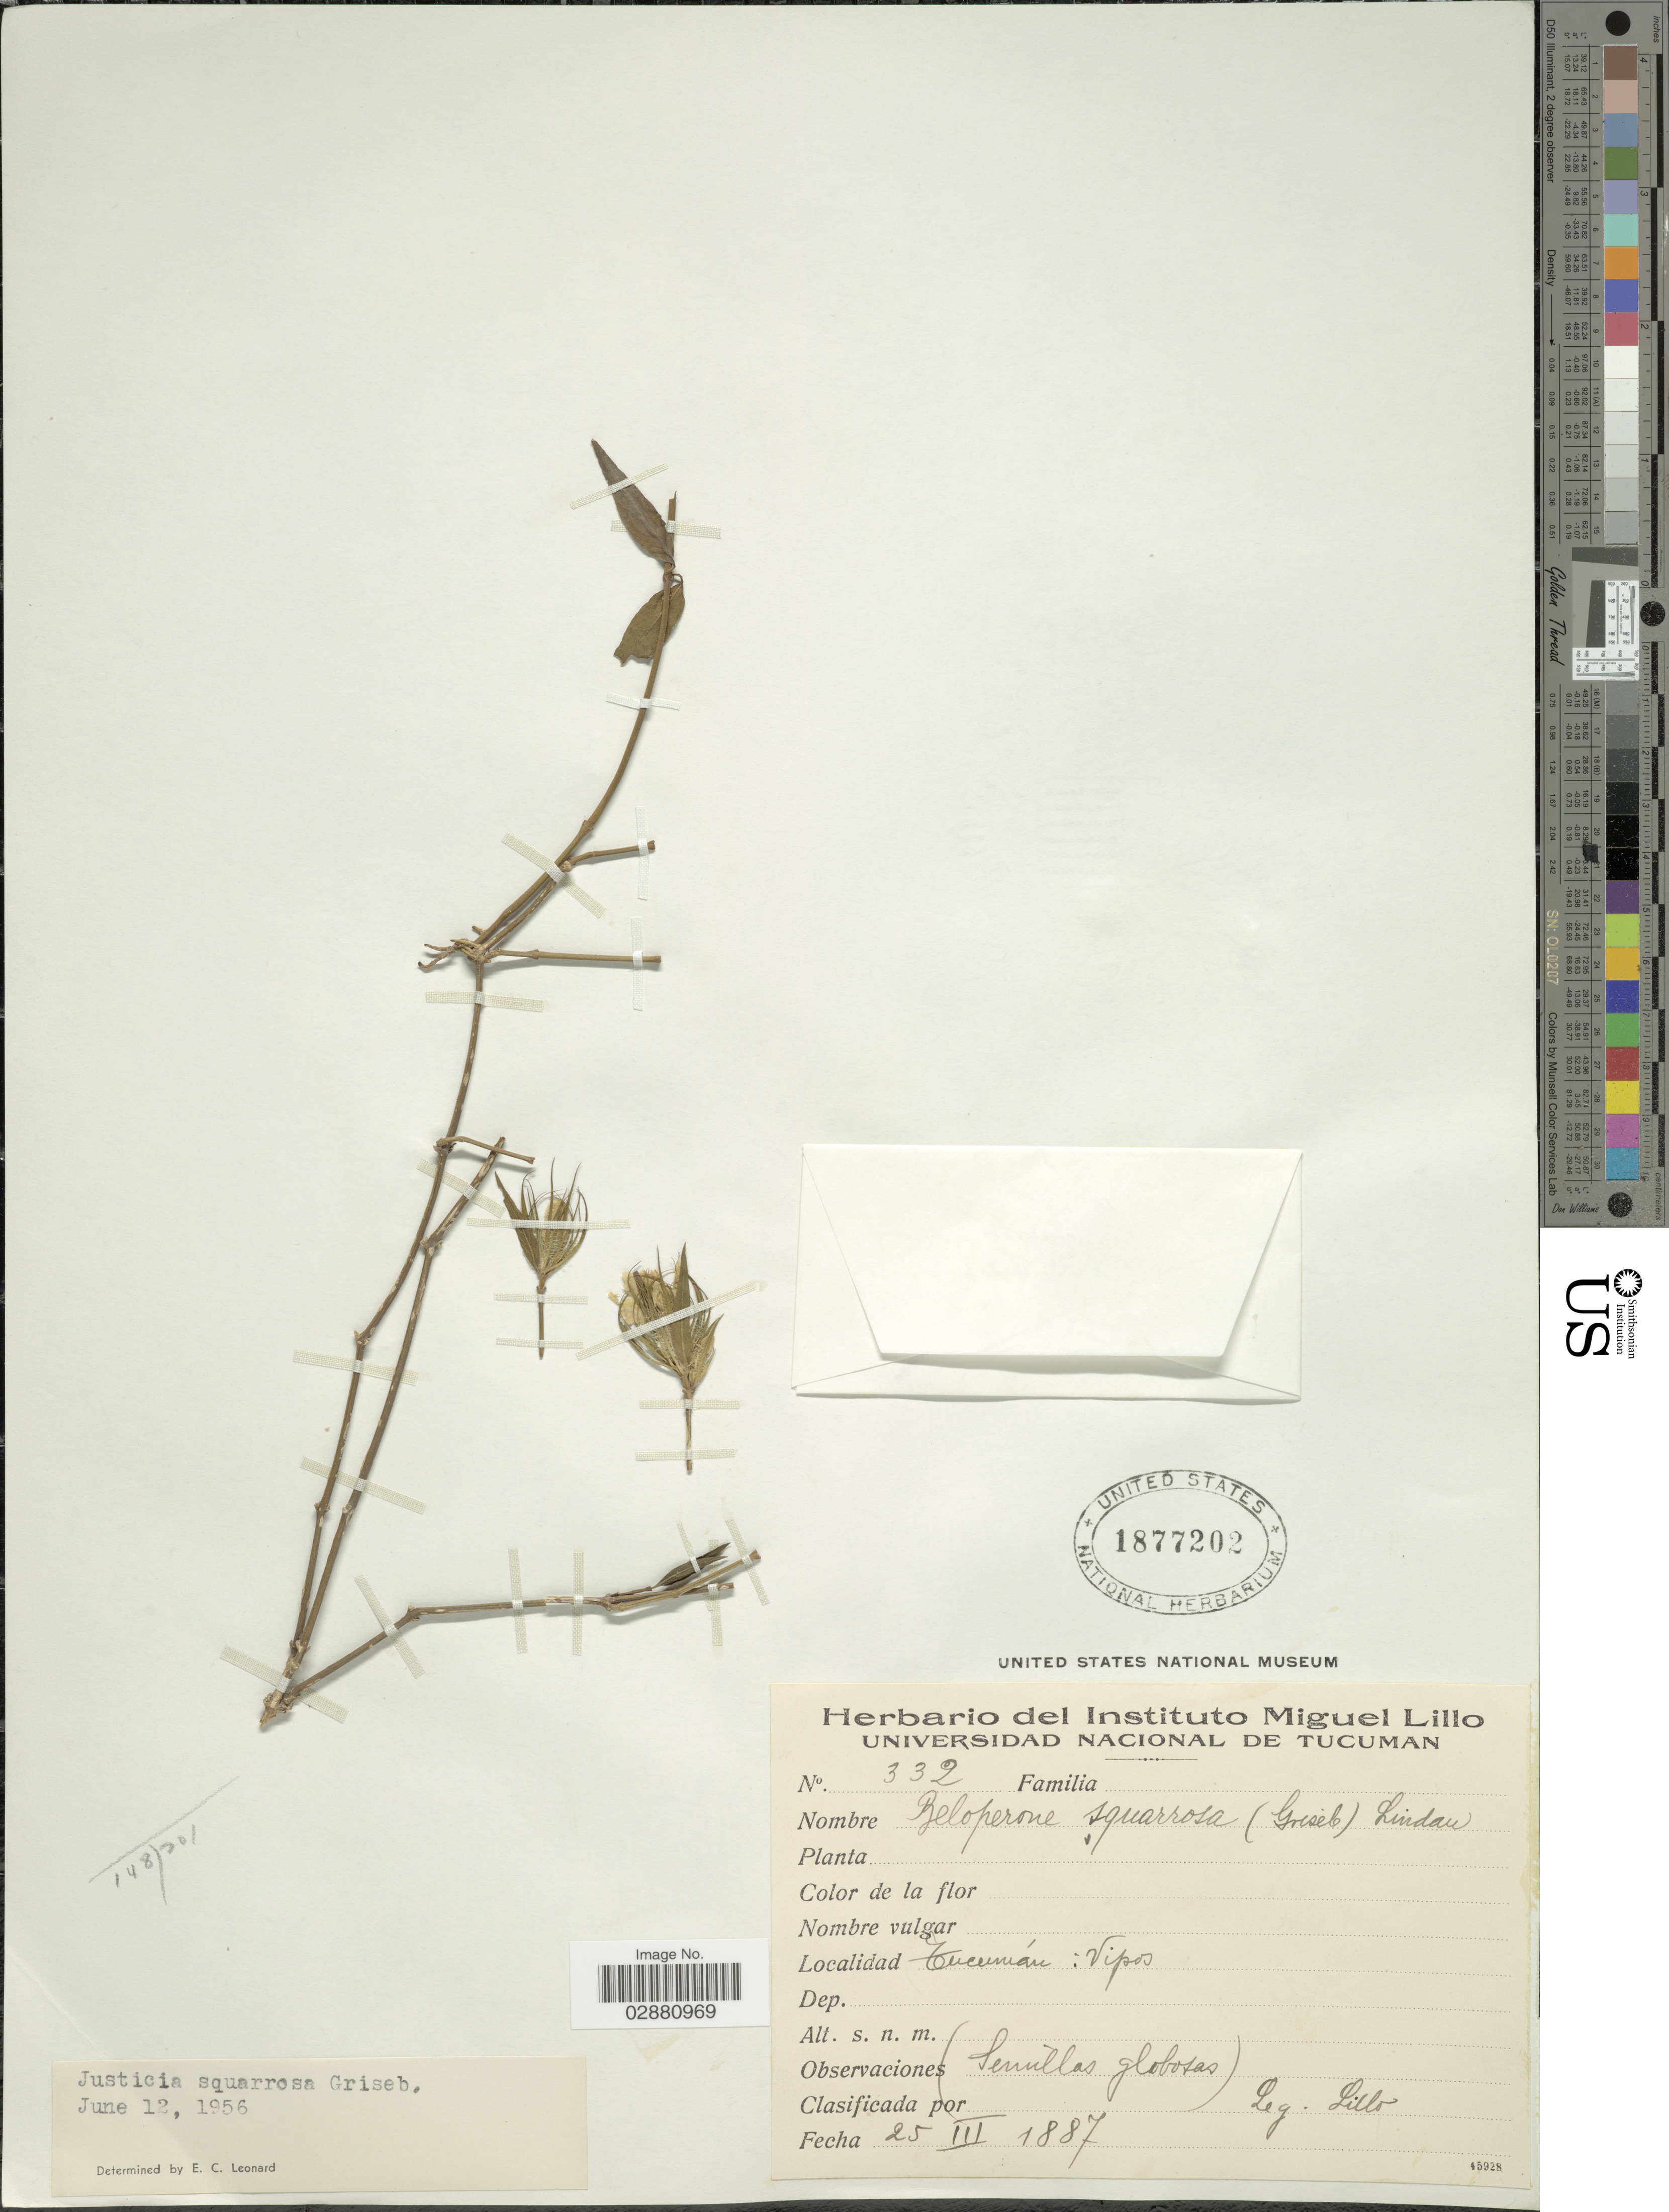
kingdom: Plantae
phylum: Tracheophyta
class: Magnoliopsida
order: Lamiales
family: Acanthaceae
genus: Justicia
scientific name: Justicia squarrosa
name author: Griseb.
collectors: -. Lillo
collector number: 332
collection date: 1887-03-25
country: Argentina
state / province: Tucuman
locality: Tucumán: Vipos.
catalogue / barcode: US 1877202